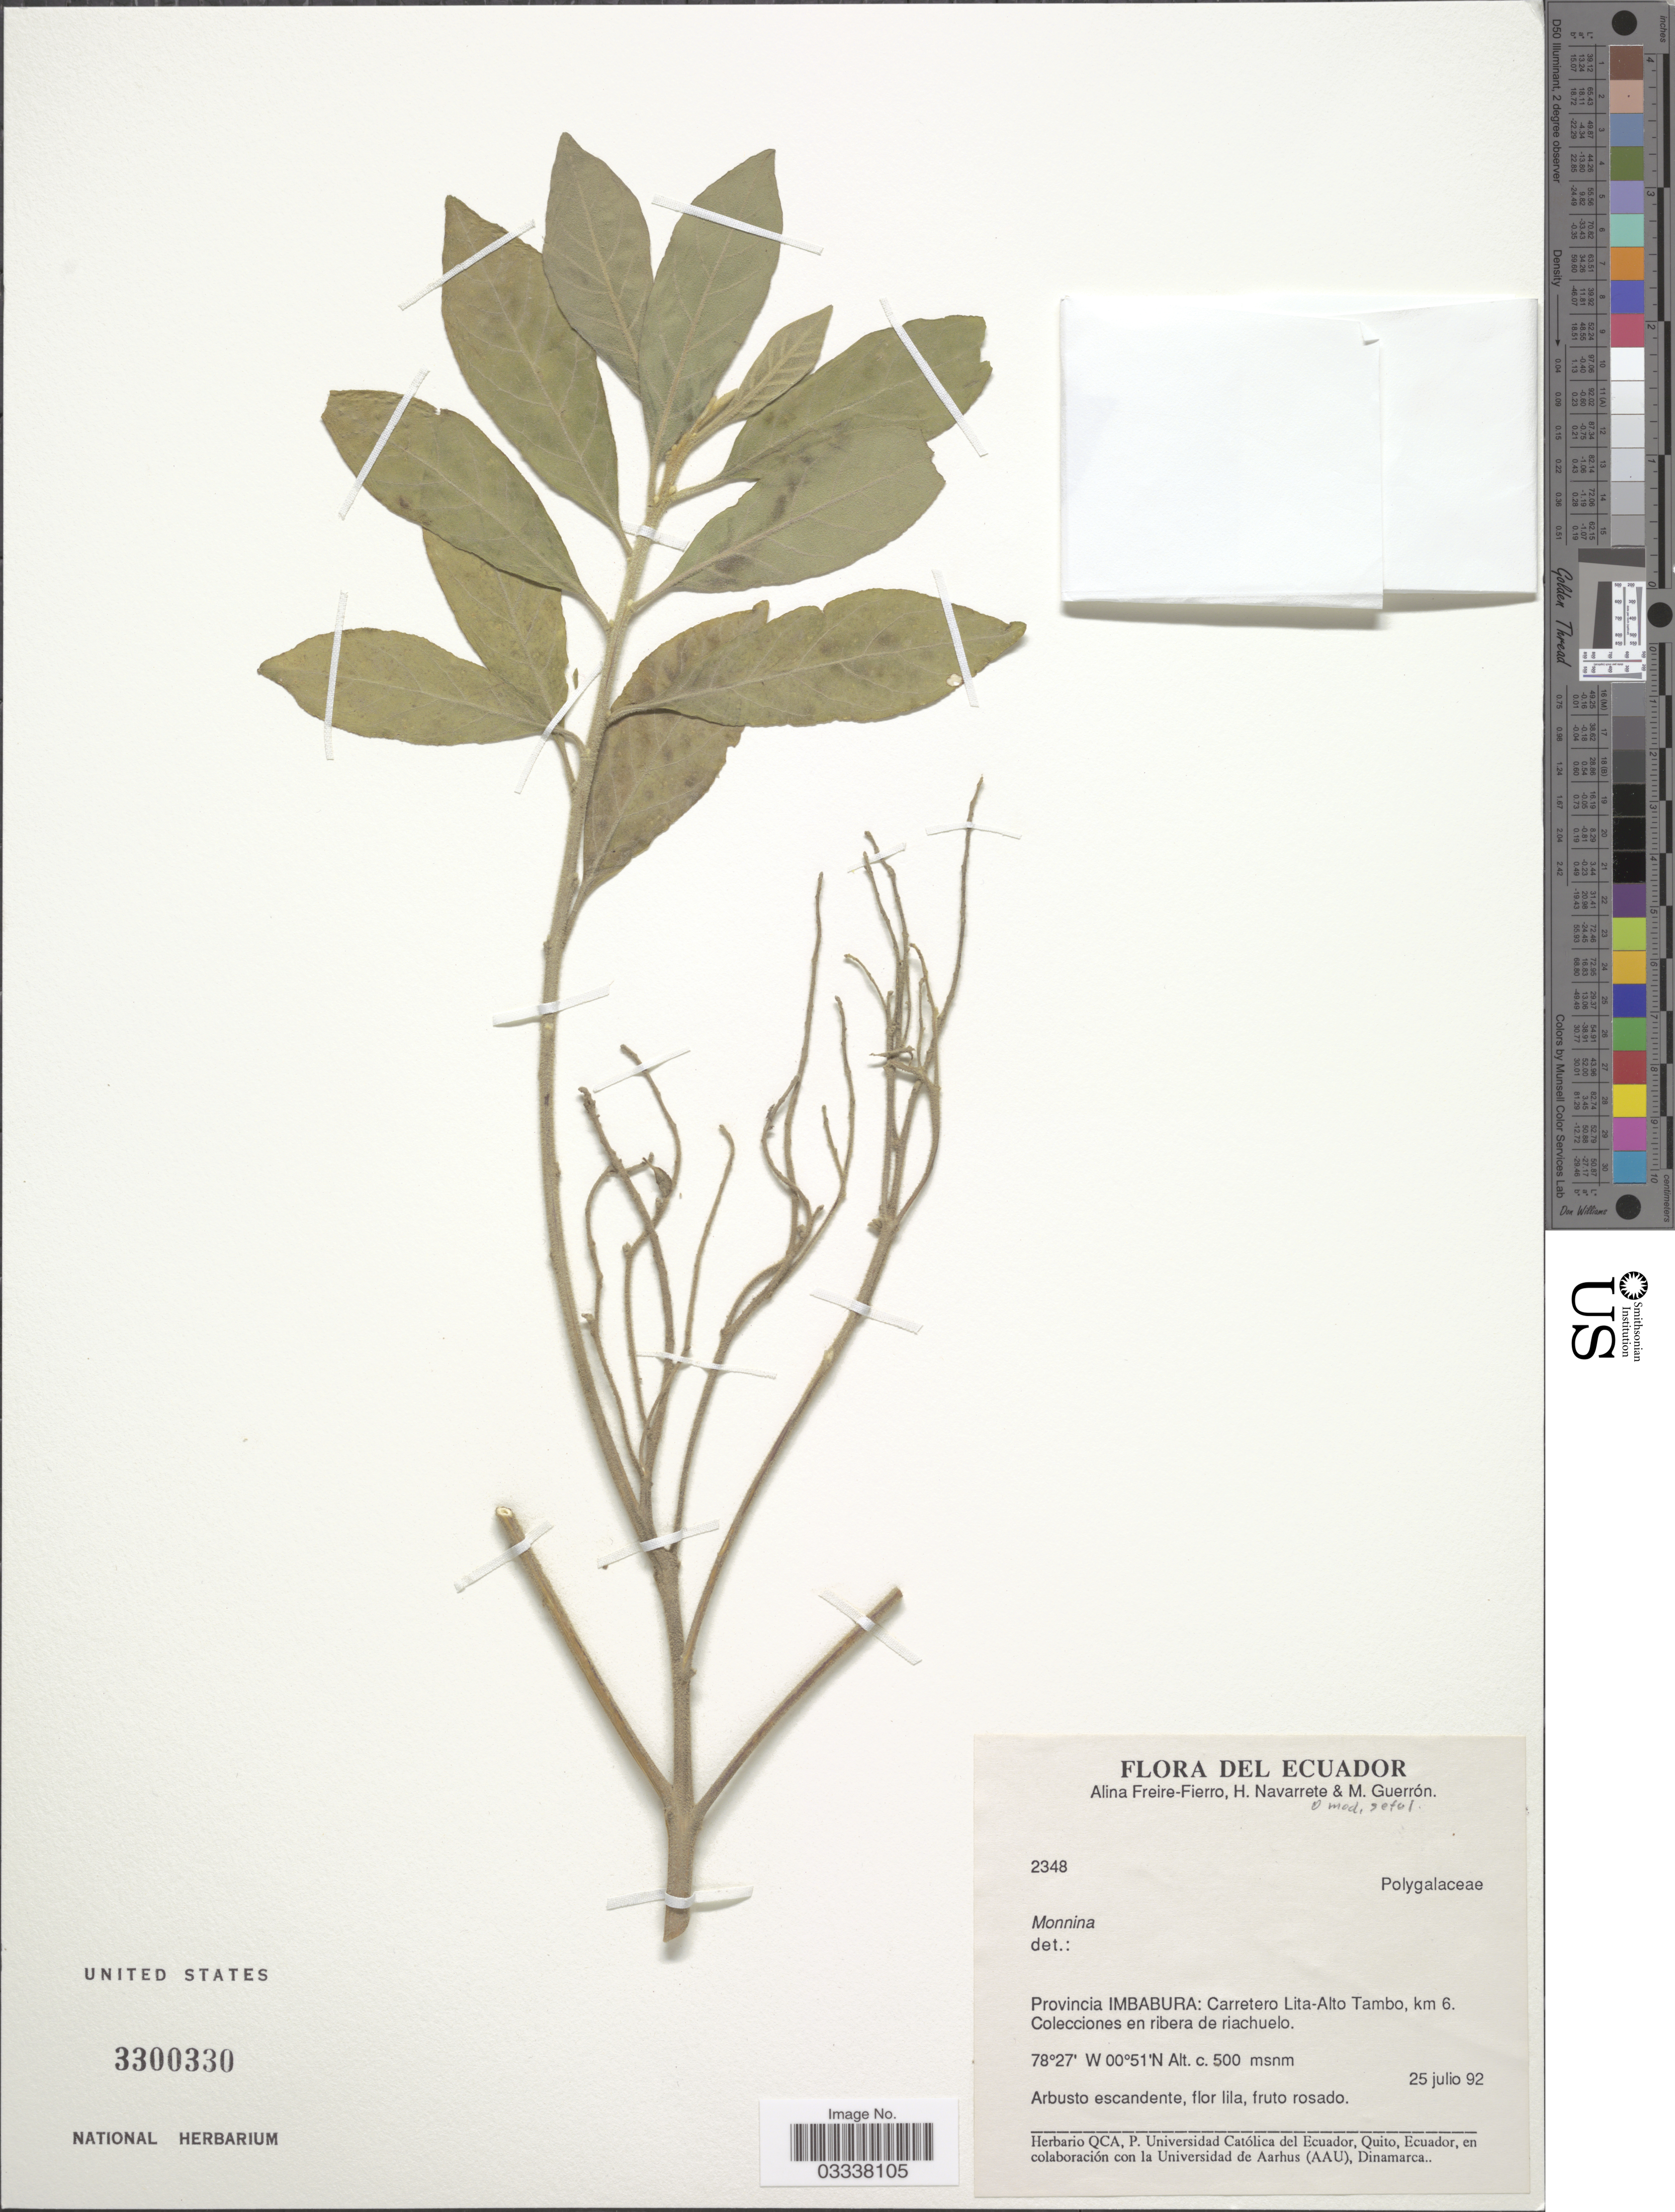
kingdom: Plantae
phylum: Tracheophyta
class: Magnoliopsida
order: Fabales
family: Polygalaceae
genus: Monnina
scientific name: Monnina sp.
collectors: A. Freire-Fierro, H. Navarrete & M. Guerron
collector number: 2348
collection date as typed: Transcribed d/m/y: 25/7/92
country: Ecuador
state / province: Imbabura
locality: Carretero Lita-Alto Tambo, km 6. Colecciones en ribera de riachuelo.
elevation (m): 500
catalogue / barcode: US 3300330